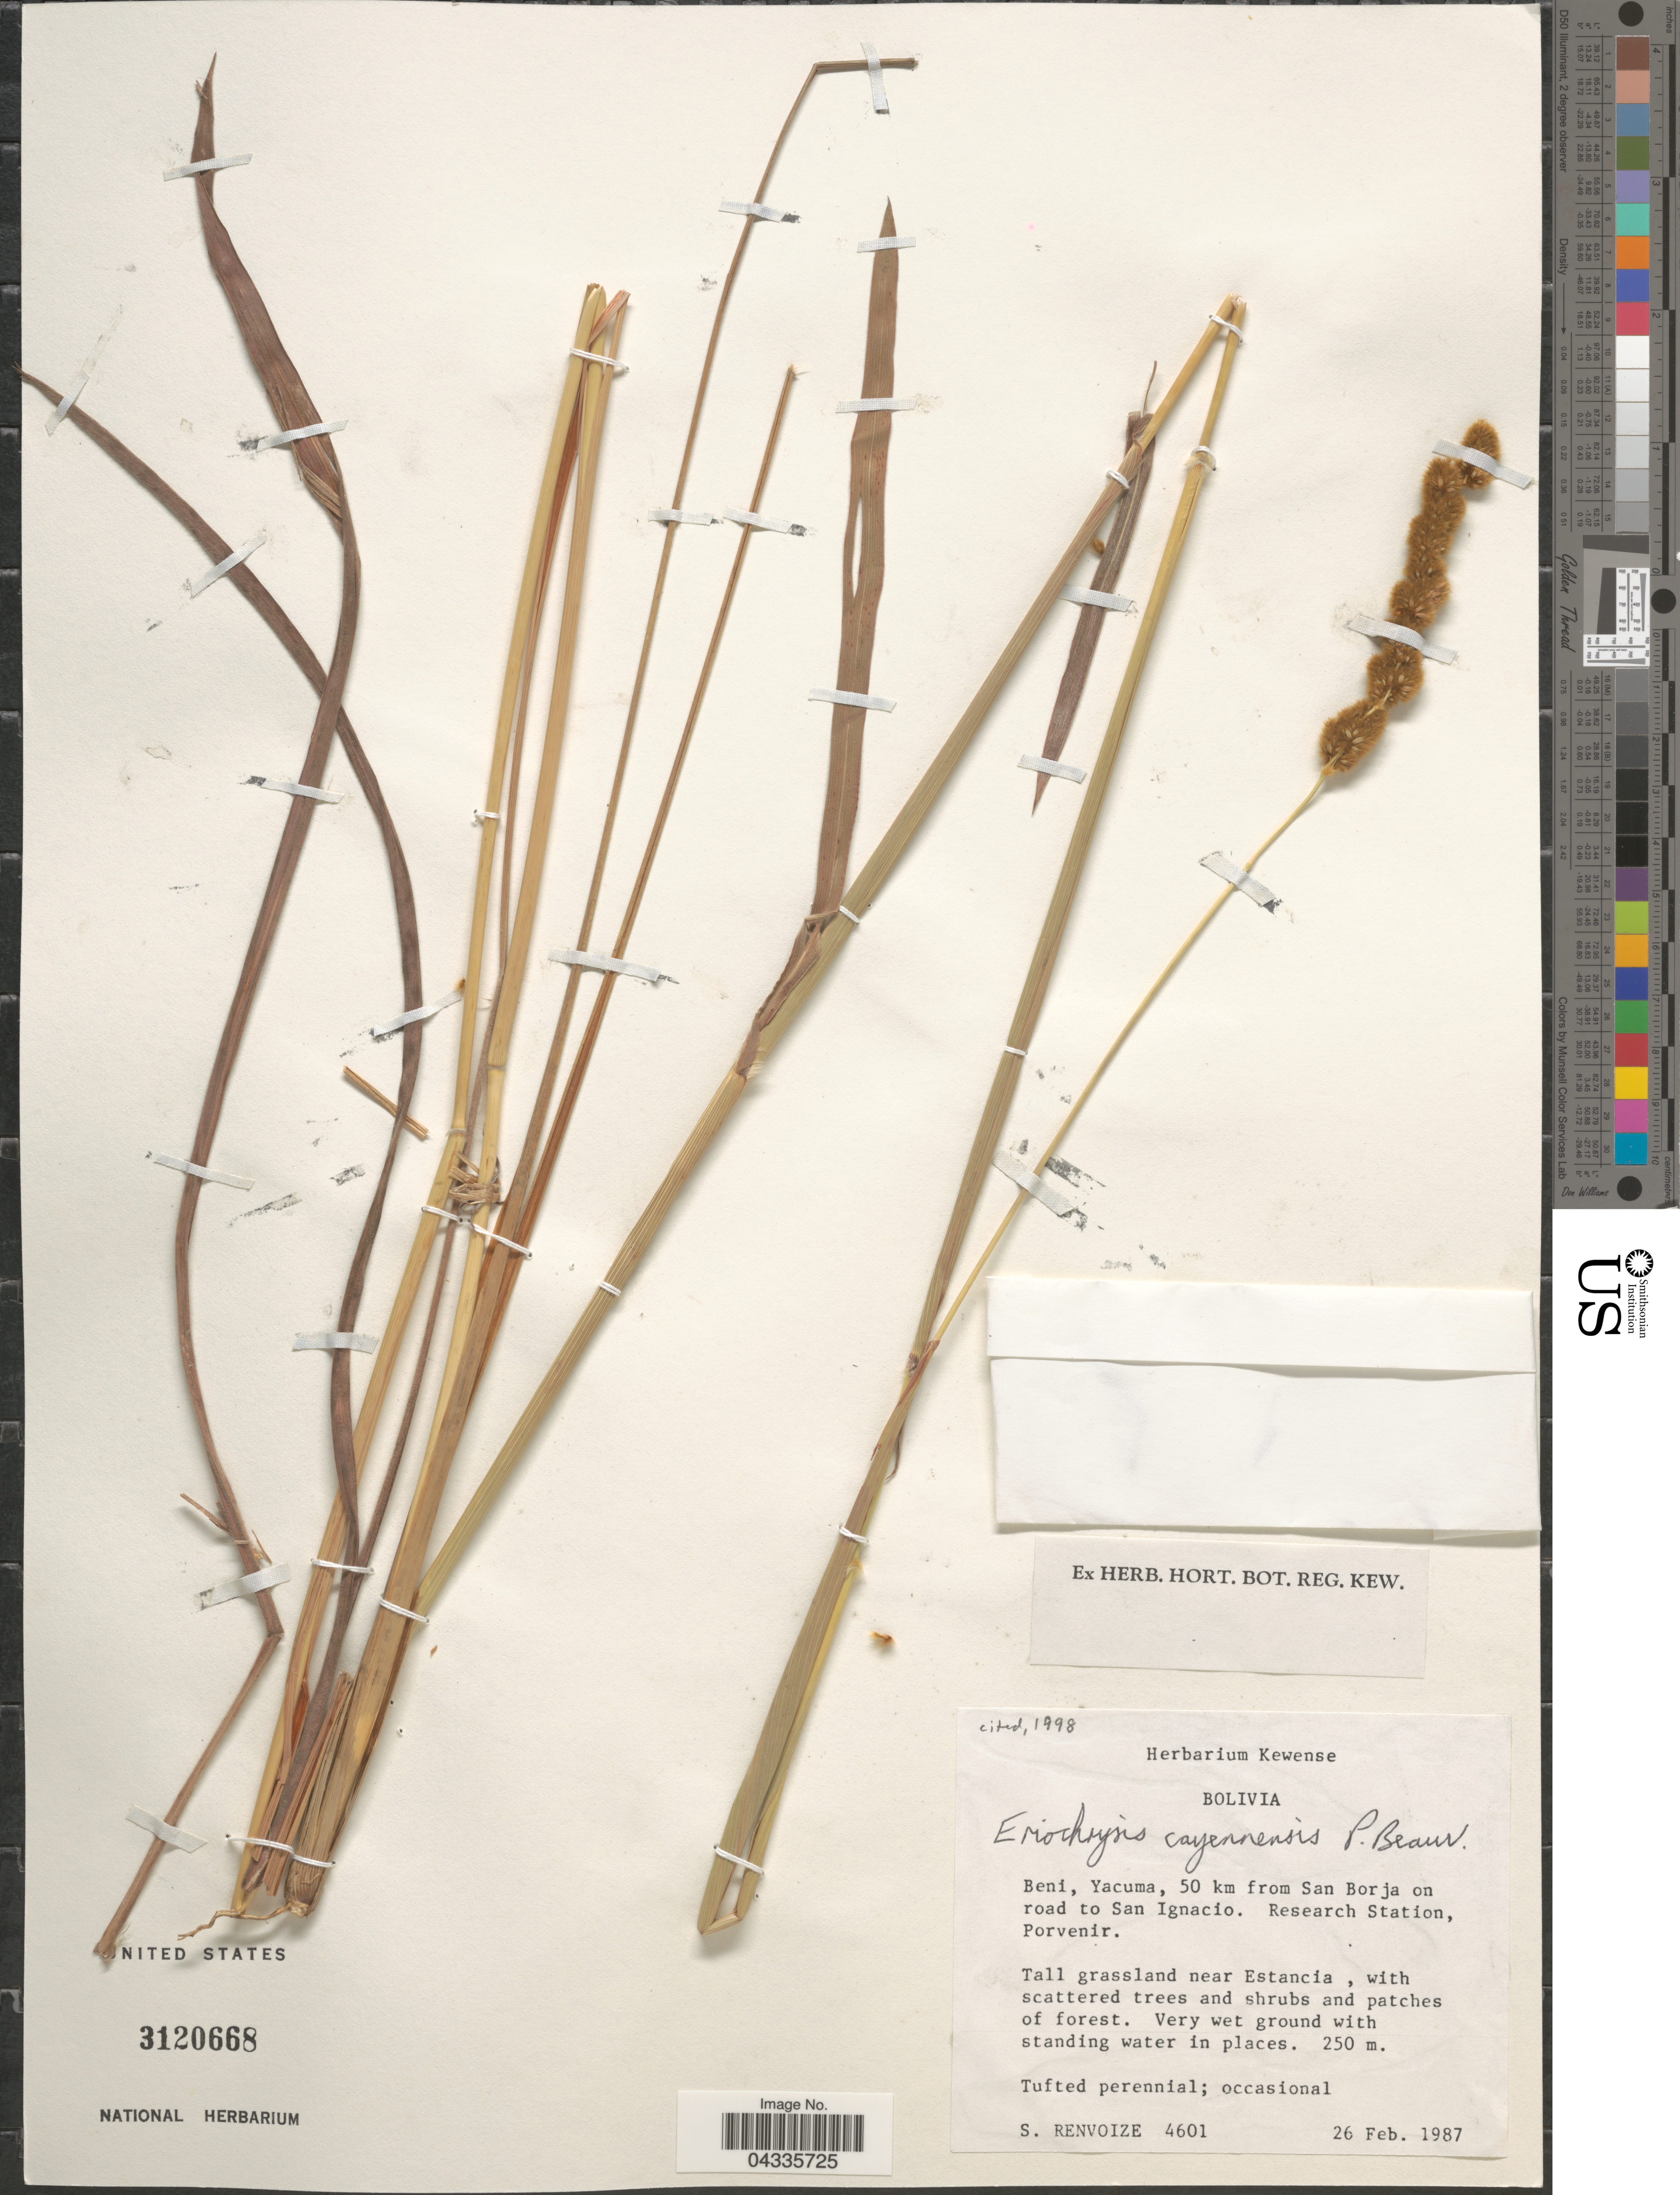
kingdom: Plantae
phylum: Tracheophyta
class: Liliopsida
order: Poales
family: Poaceae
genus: Eriochrysis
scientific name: Eriochrysis cayennensis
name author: P. Beauv.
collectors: S. A. Renvoize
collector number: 4601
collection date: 1987-02-26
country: Bolivia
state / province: Beni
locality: Yacuma, 50 km from San Borja on road to San Ignacio. Research Station, Porvenir.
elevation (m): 250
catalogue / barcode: US 3120668